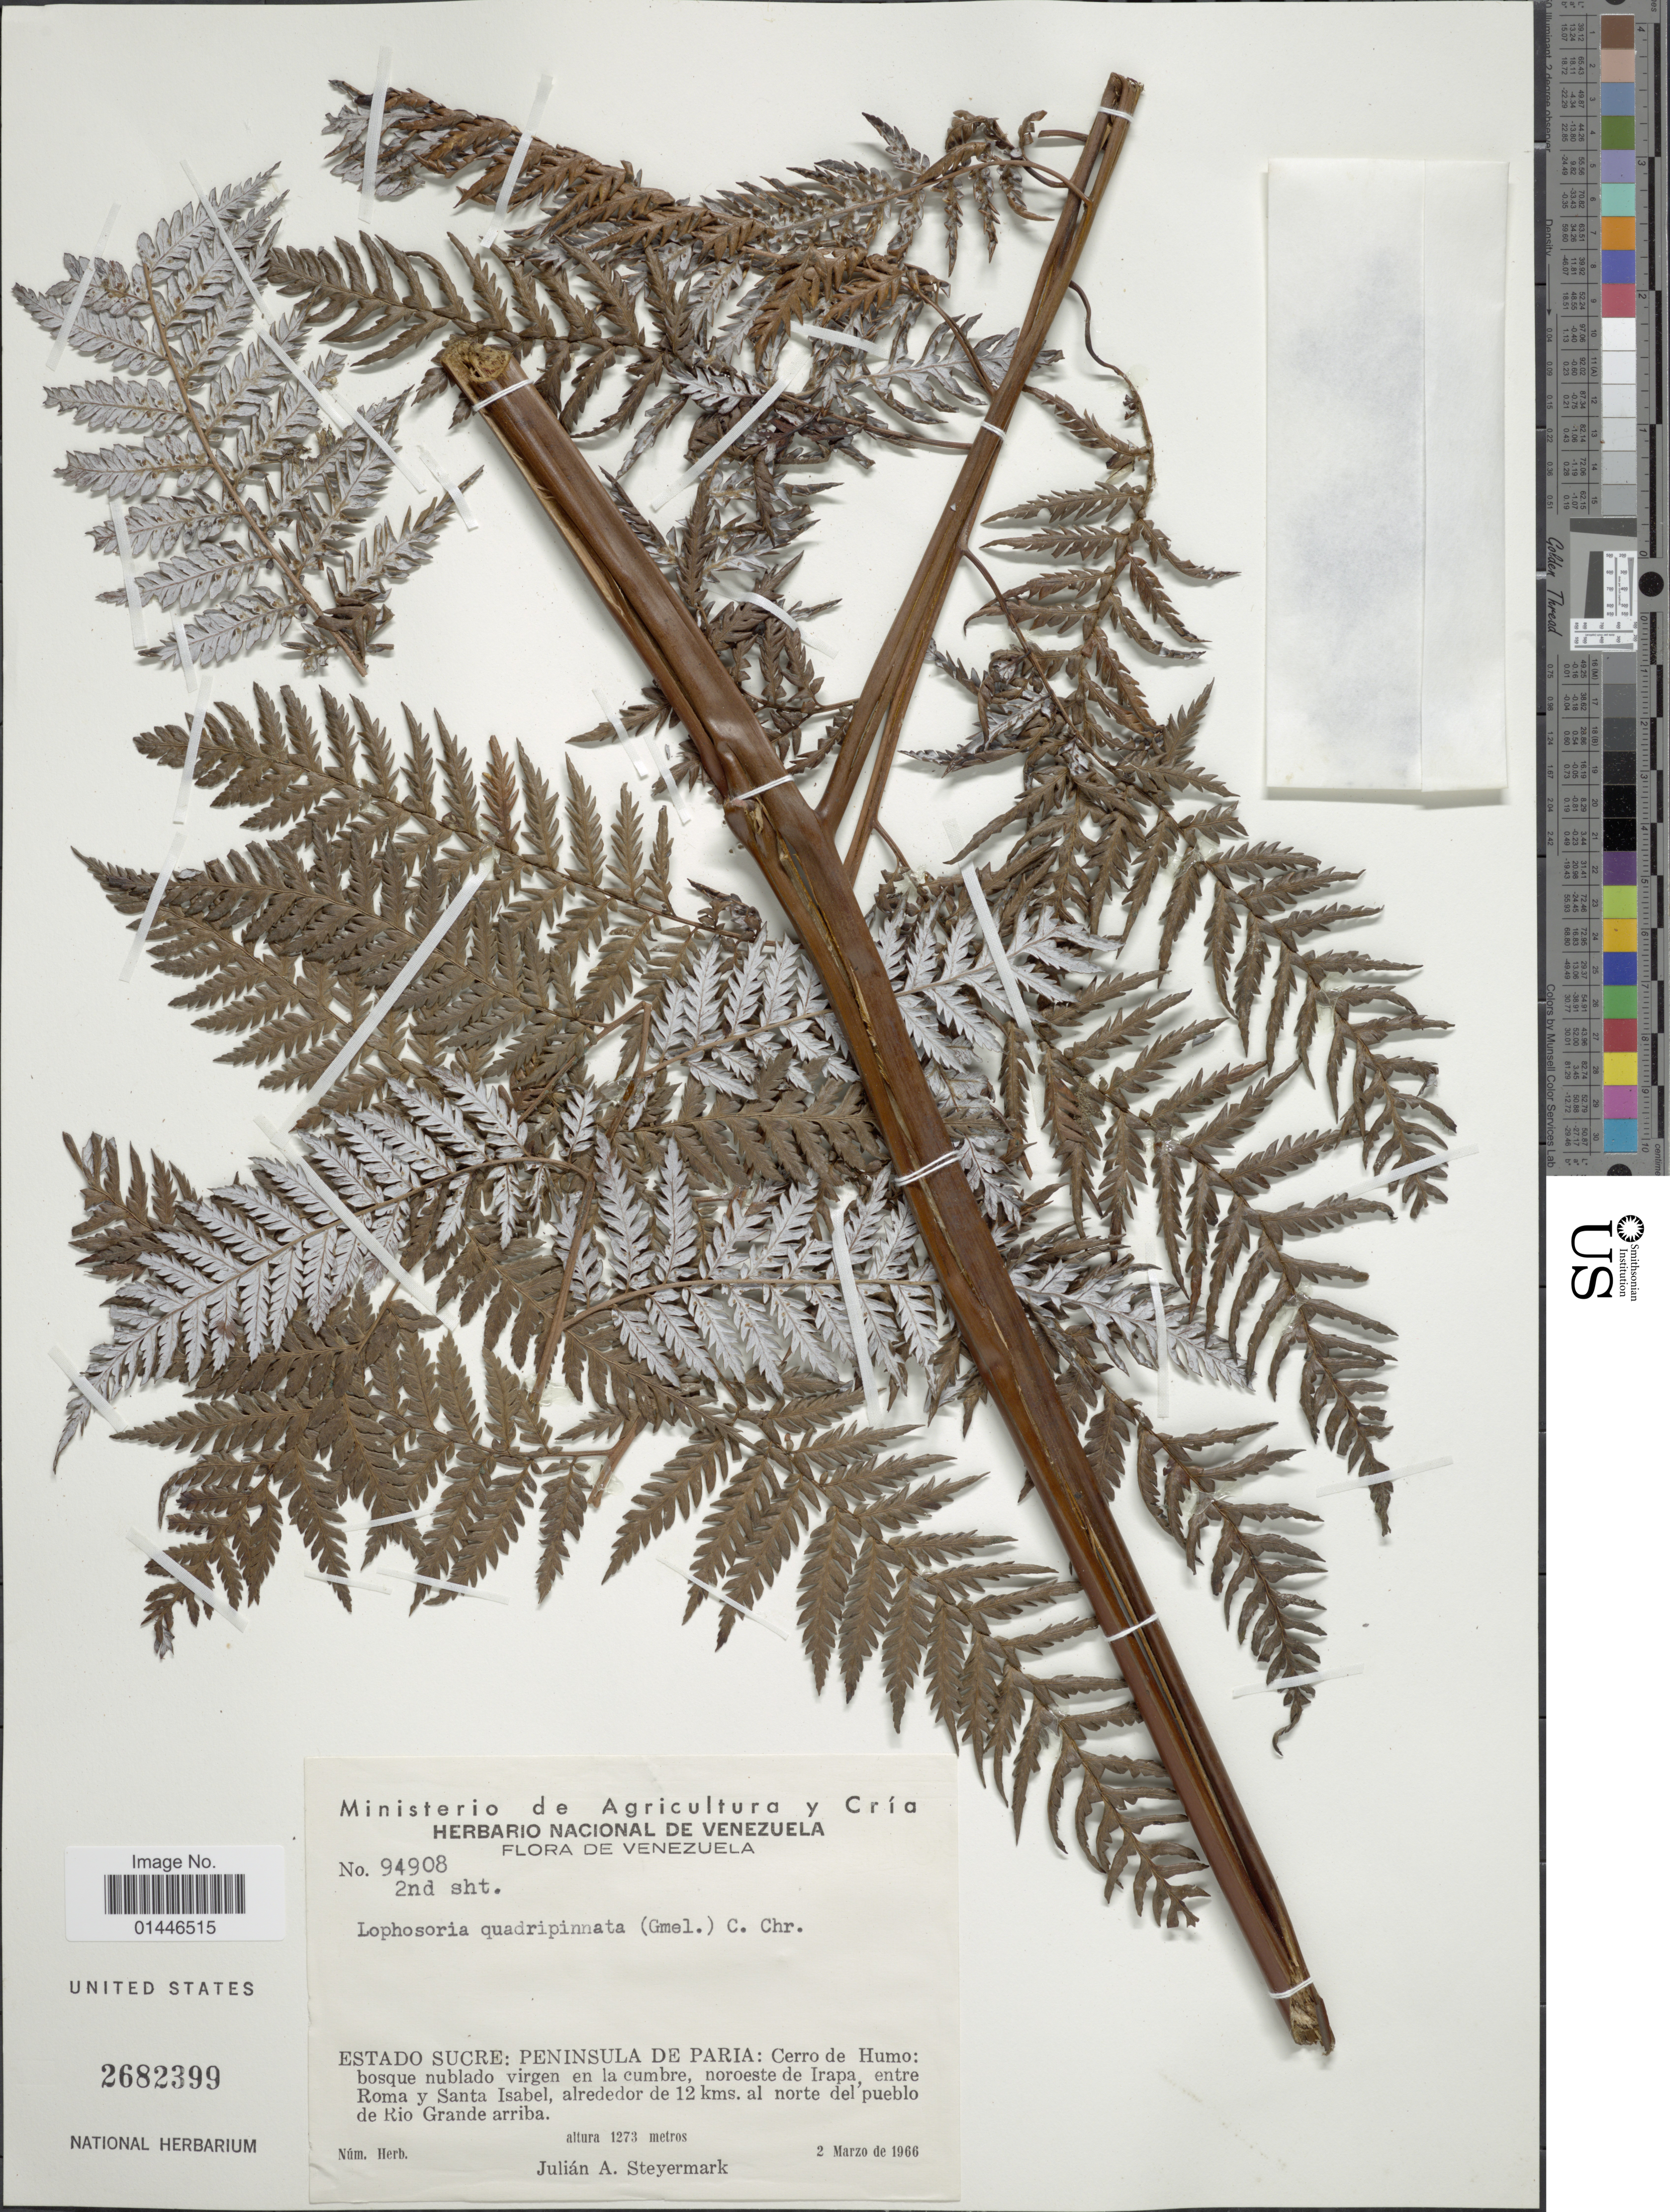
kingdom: Plantae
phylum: Tracheophyta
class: Polypodiopsida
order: Cyatheales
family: Dicksoniaceae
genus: Lophosoria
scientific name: Lophosoria quadripinnata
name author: (J.F. Gmel.) C. Chr.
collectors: J. Steyermark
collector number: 94908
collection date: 1966-03-02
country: Venezuela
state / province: Sucre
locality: Peninsula de Paria: Cerro de Humo: noroeste de Irapa, entre Roma y Santa Isabel, alrededor de 12 kms. al norte del pueblo de Rio Grande arriba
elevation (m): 1273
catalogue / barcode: US 2682399